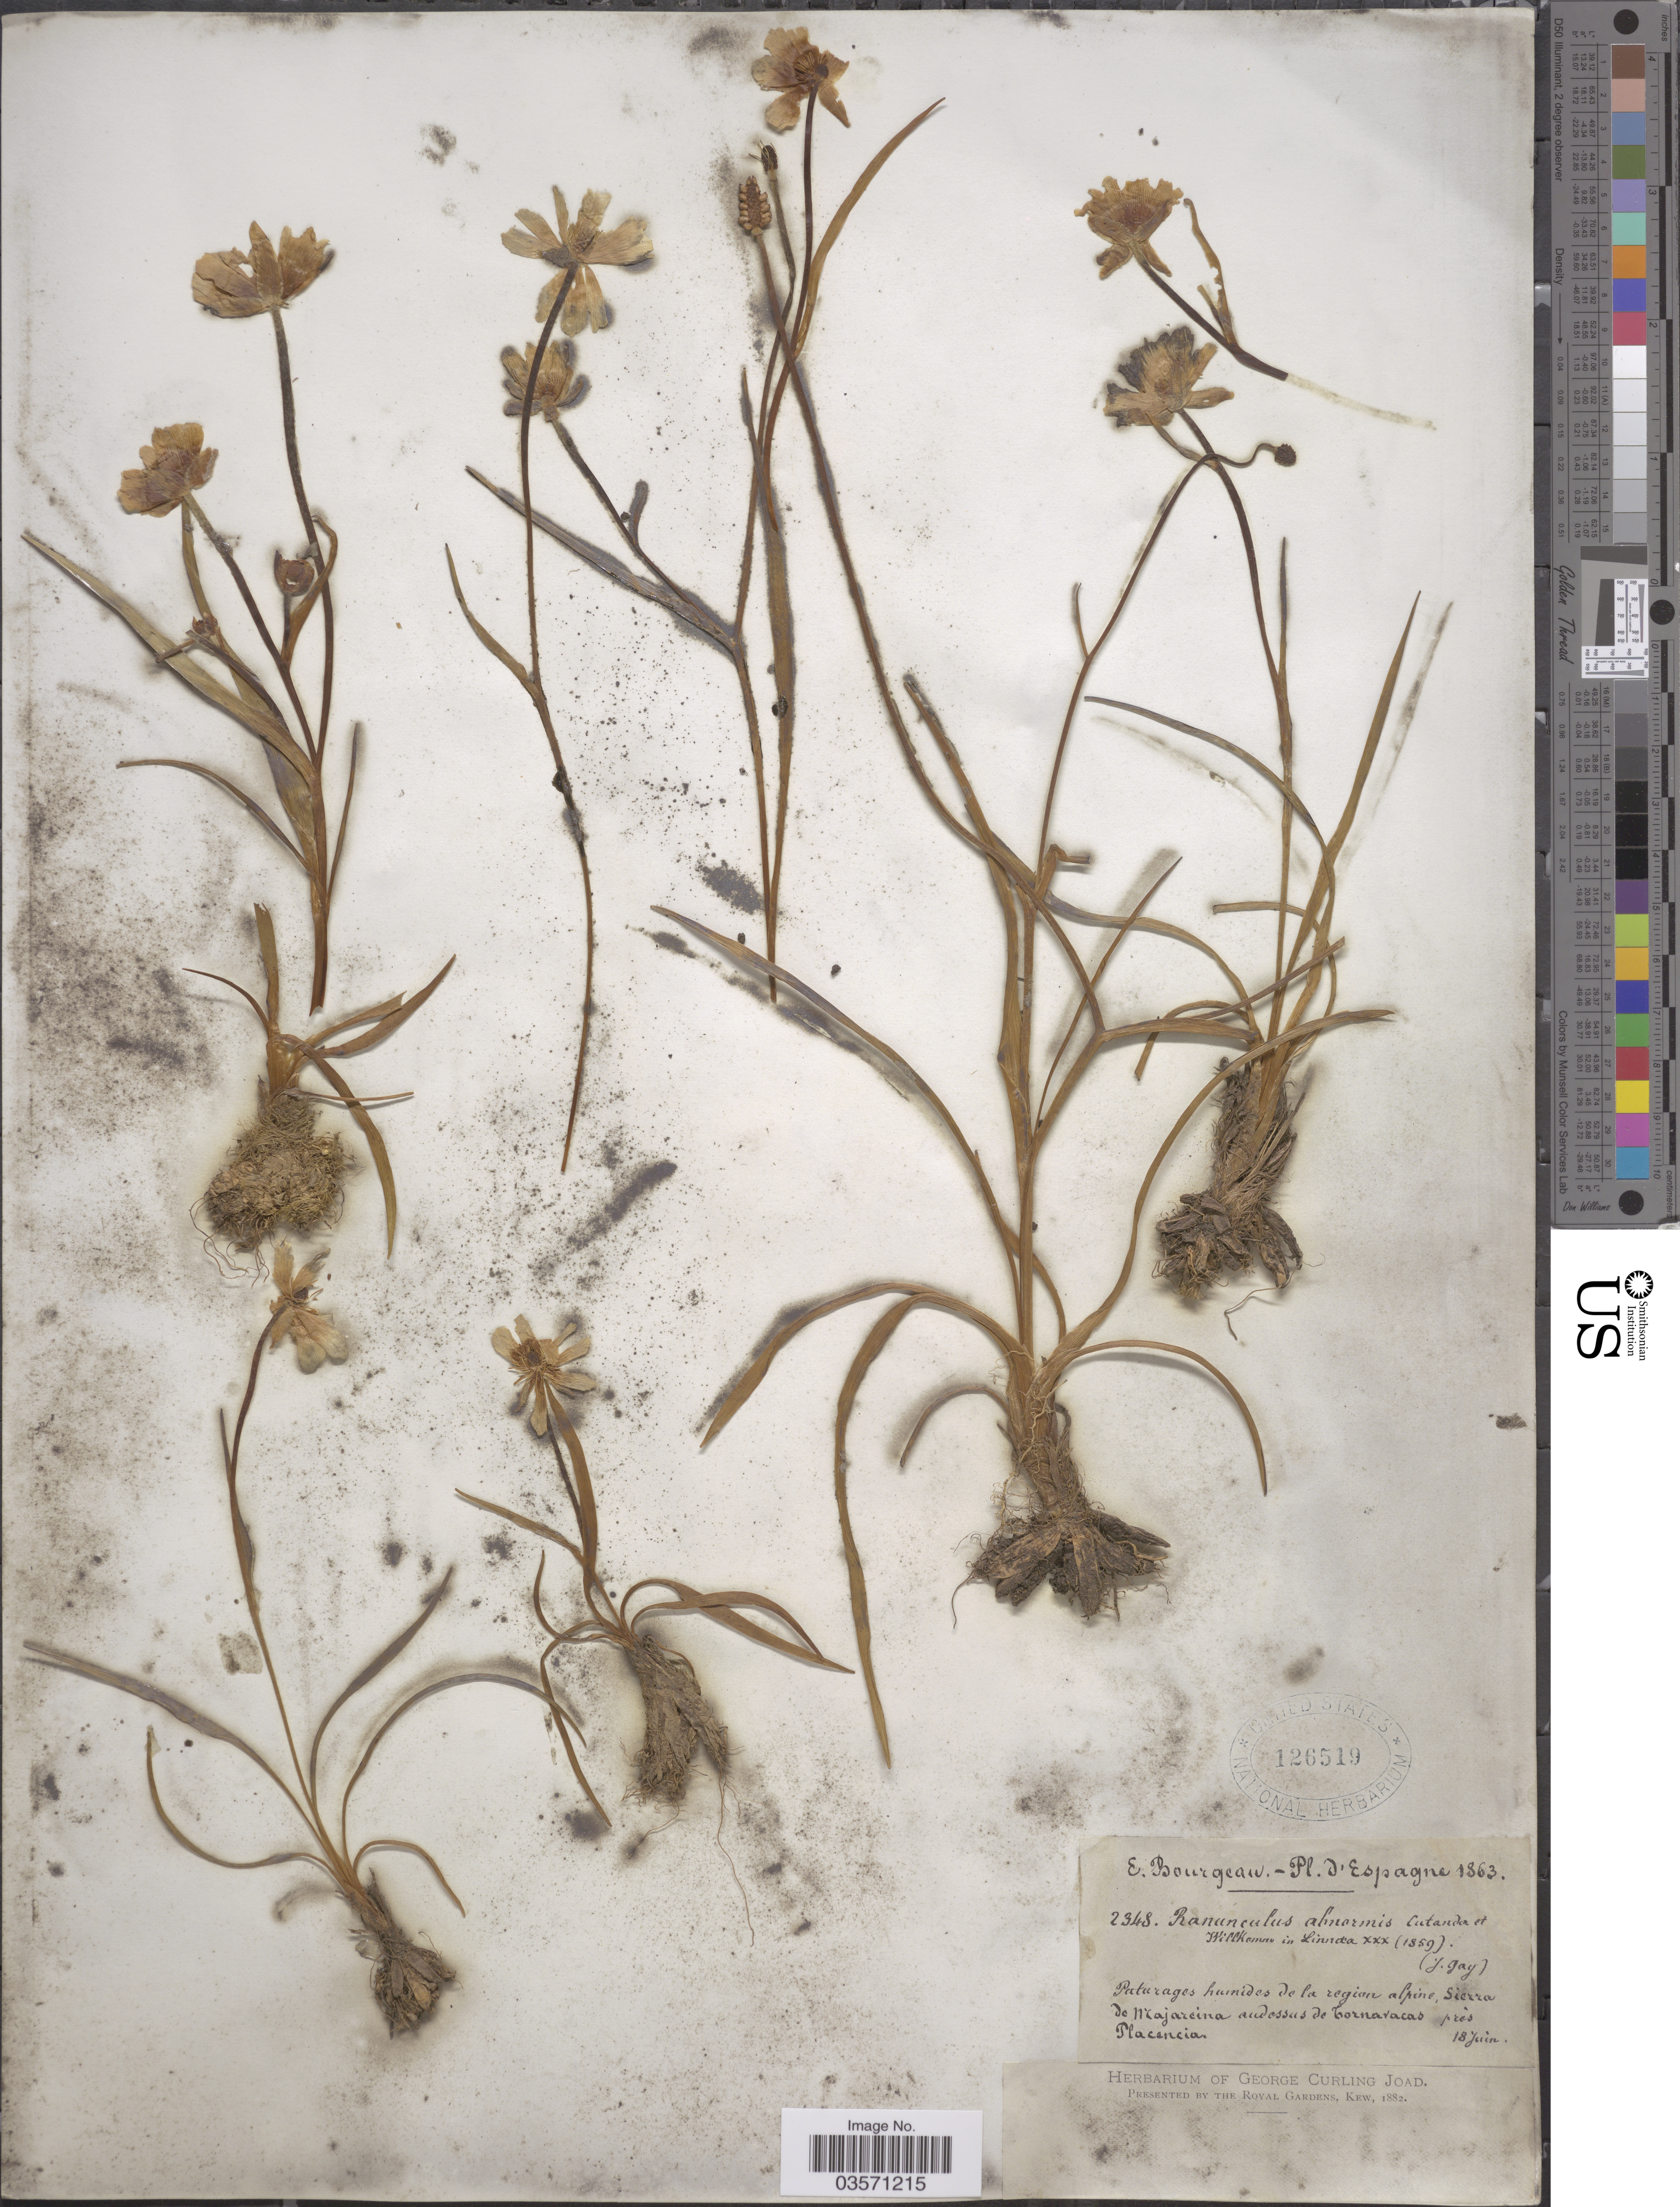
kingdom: Plantae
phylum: Tracheophyta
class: Magnoliopsida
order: Ranunculales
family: Ranunculaceae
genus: Ranunculus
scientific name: Ranunculus abnormis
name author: Cutanda & Willk.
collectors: E. Bourgeau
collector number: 2348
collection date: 1863-06-18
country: Spain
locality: Espagne. Sierra de Majareina audessus de Tornavacas près. Placencia.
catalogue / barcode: US 126519